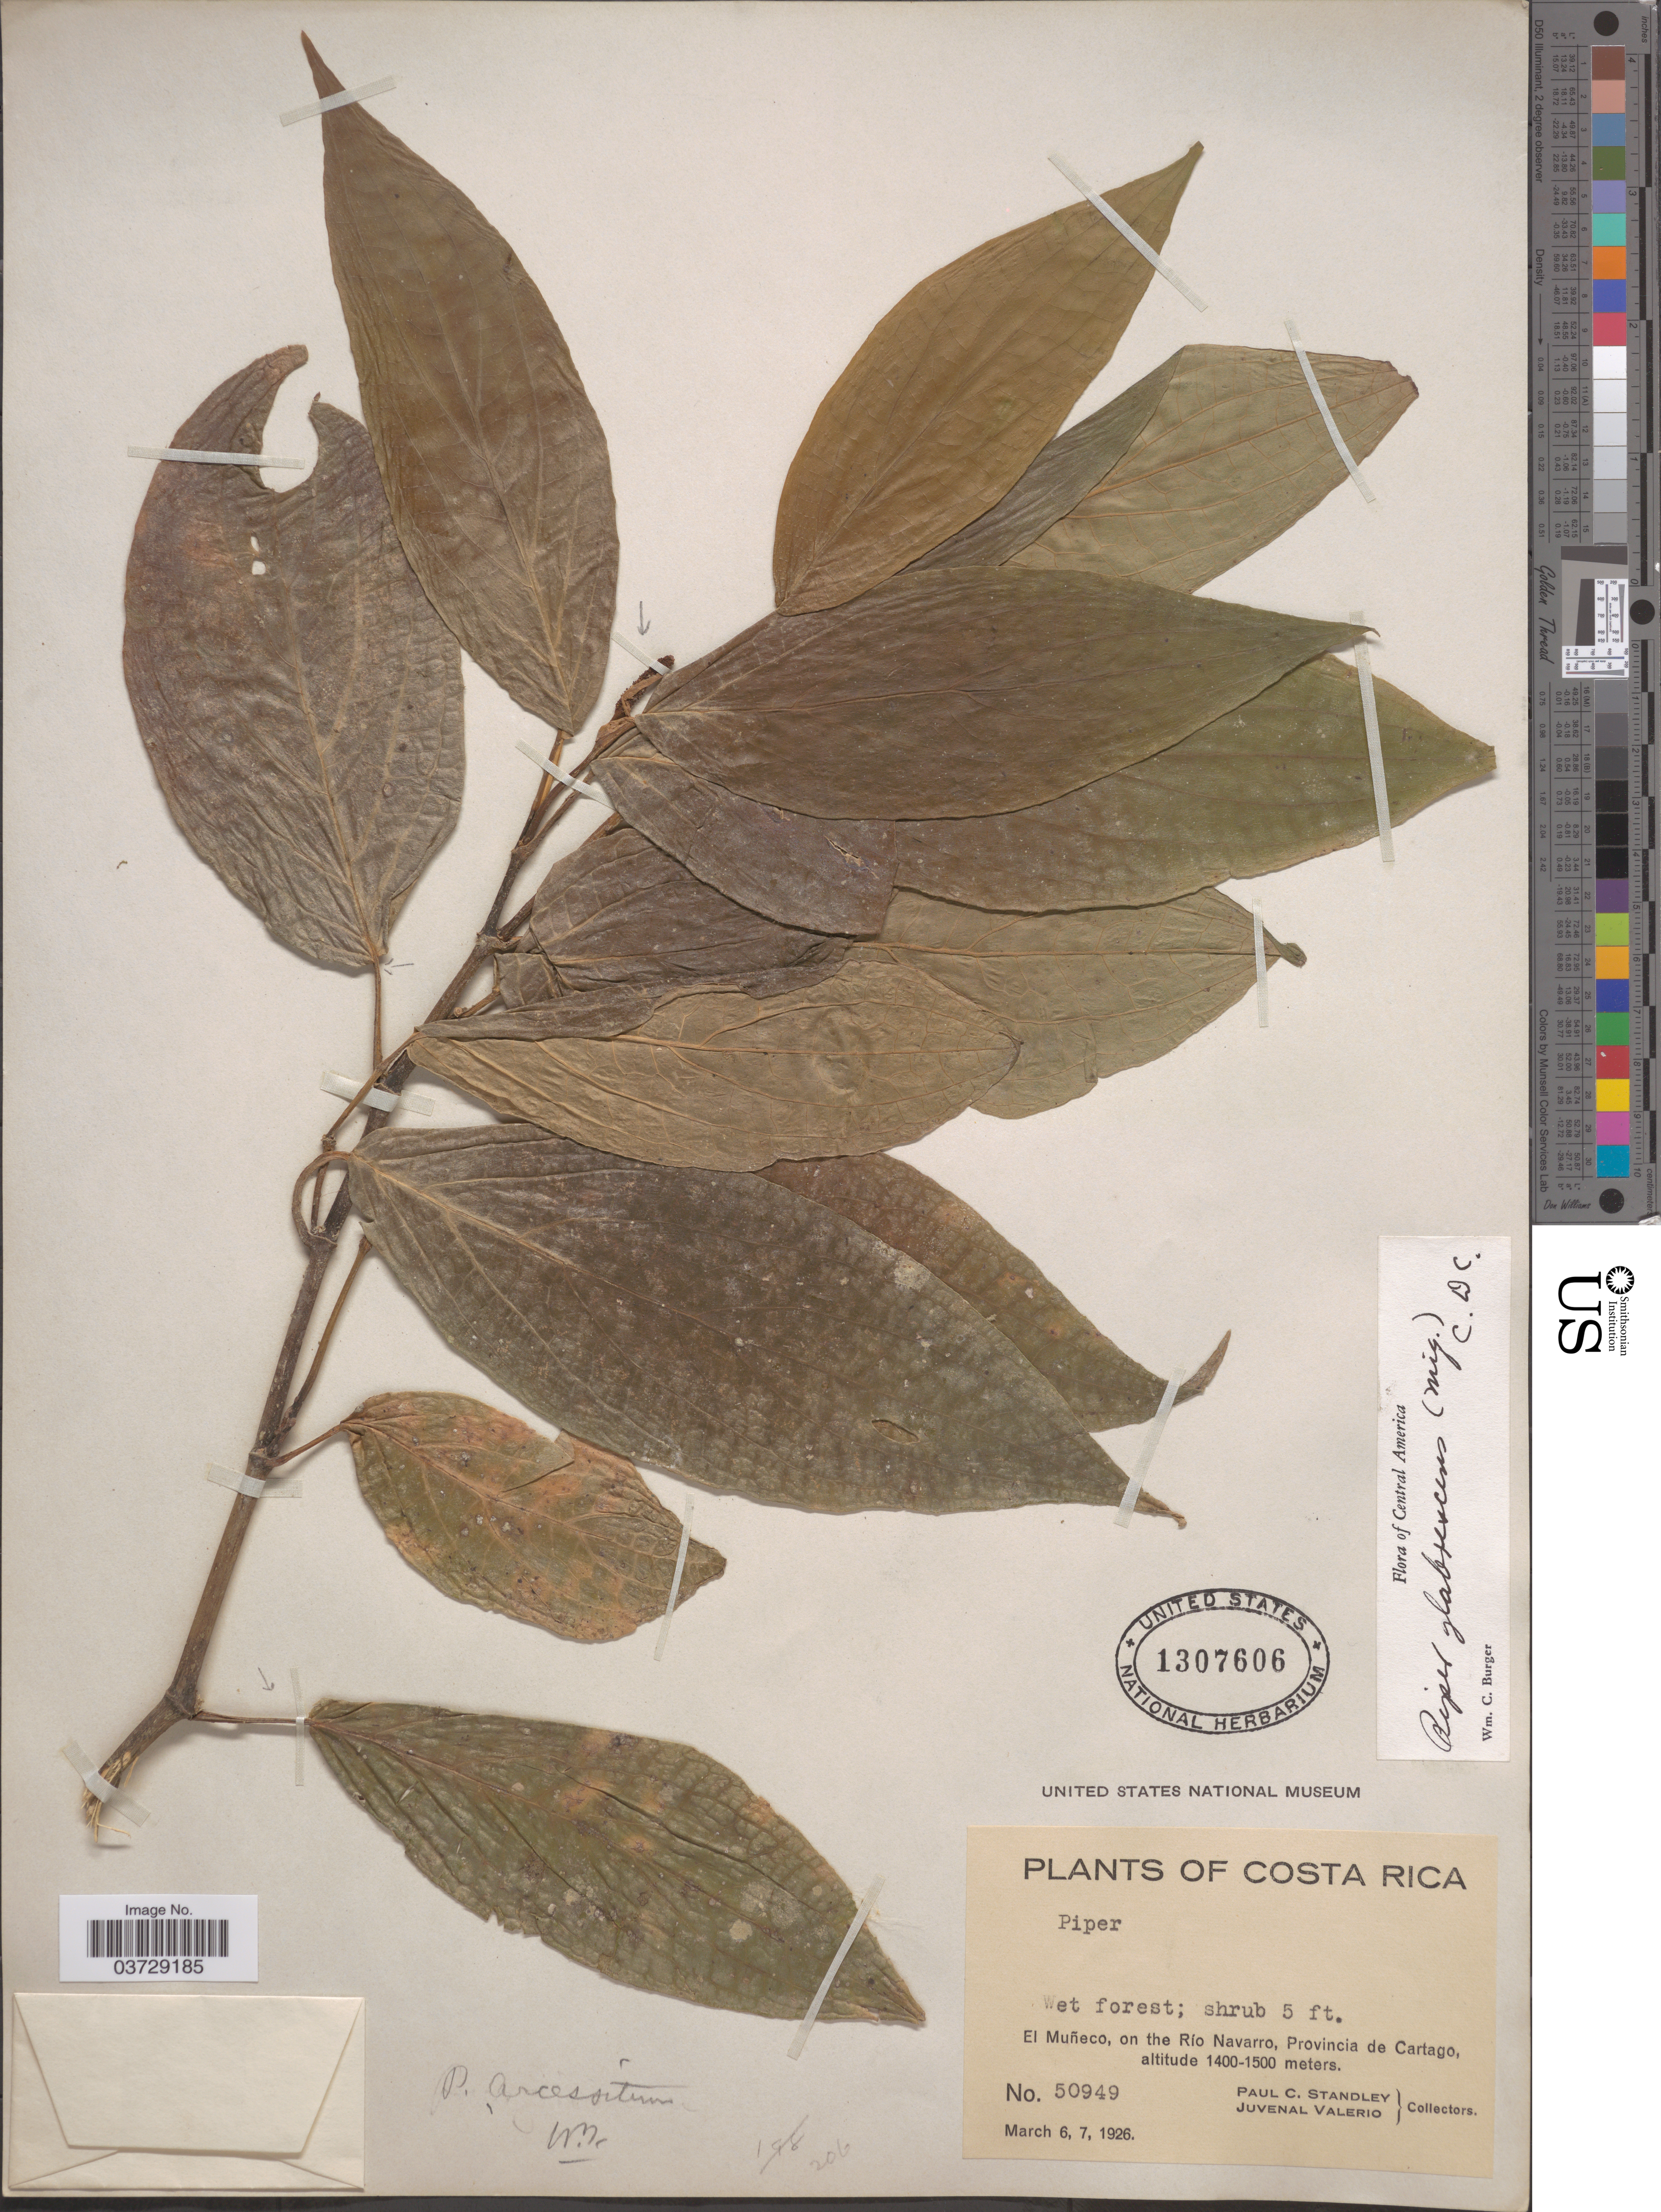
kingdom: Plantae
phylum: Tracheophyta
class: Magnoliopsida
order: Piperales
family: Piperaceae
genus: Piper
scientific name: Piper glabrescens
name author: (Miq.) C. DC.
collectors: P. C. Standley & J. Valerio R.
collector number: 50949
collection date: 1926-03-06/1926-03-07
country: Costa Rica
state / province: Cartago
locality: El Muñeco, on the Río Navarro.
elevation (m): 1400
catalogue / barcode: US 1307606